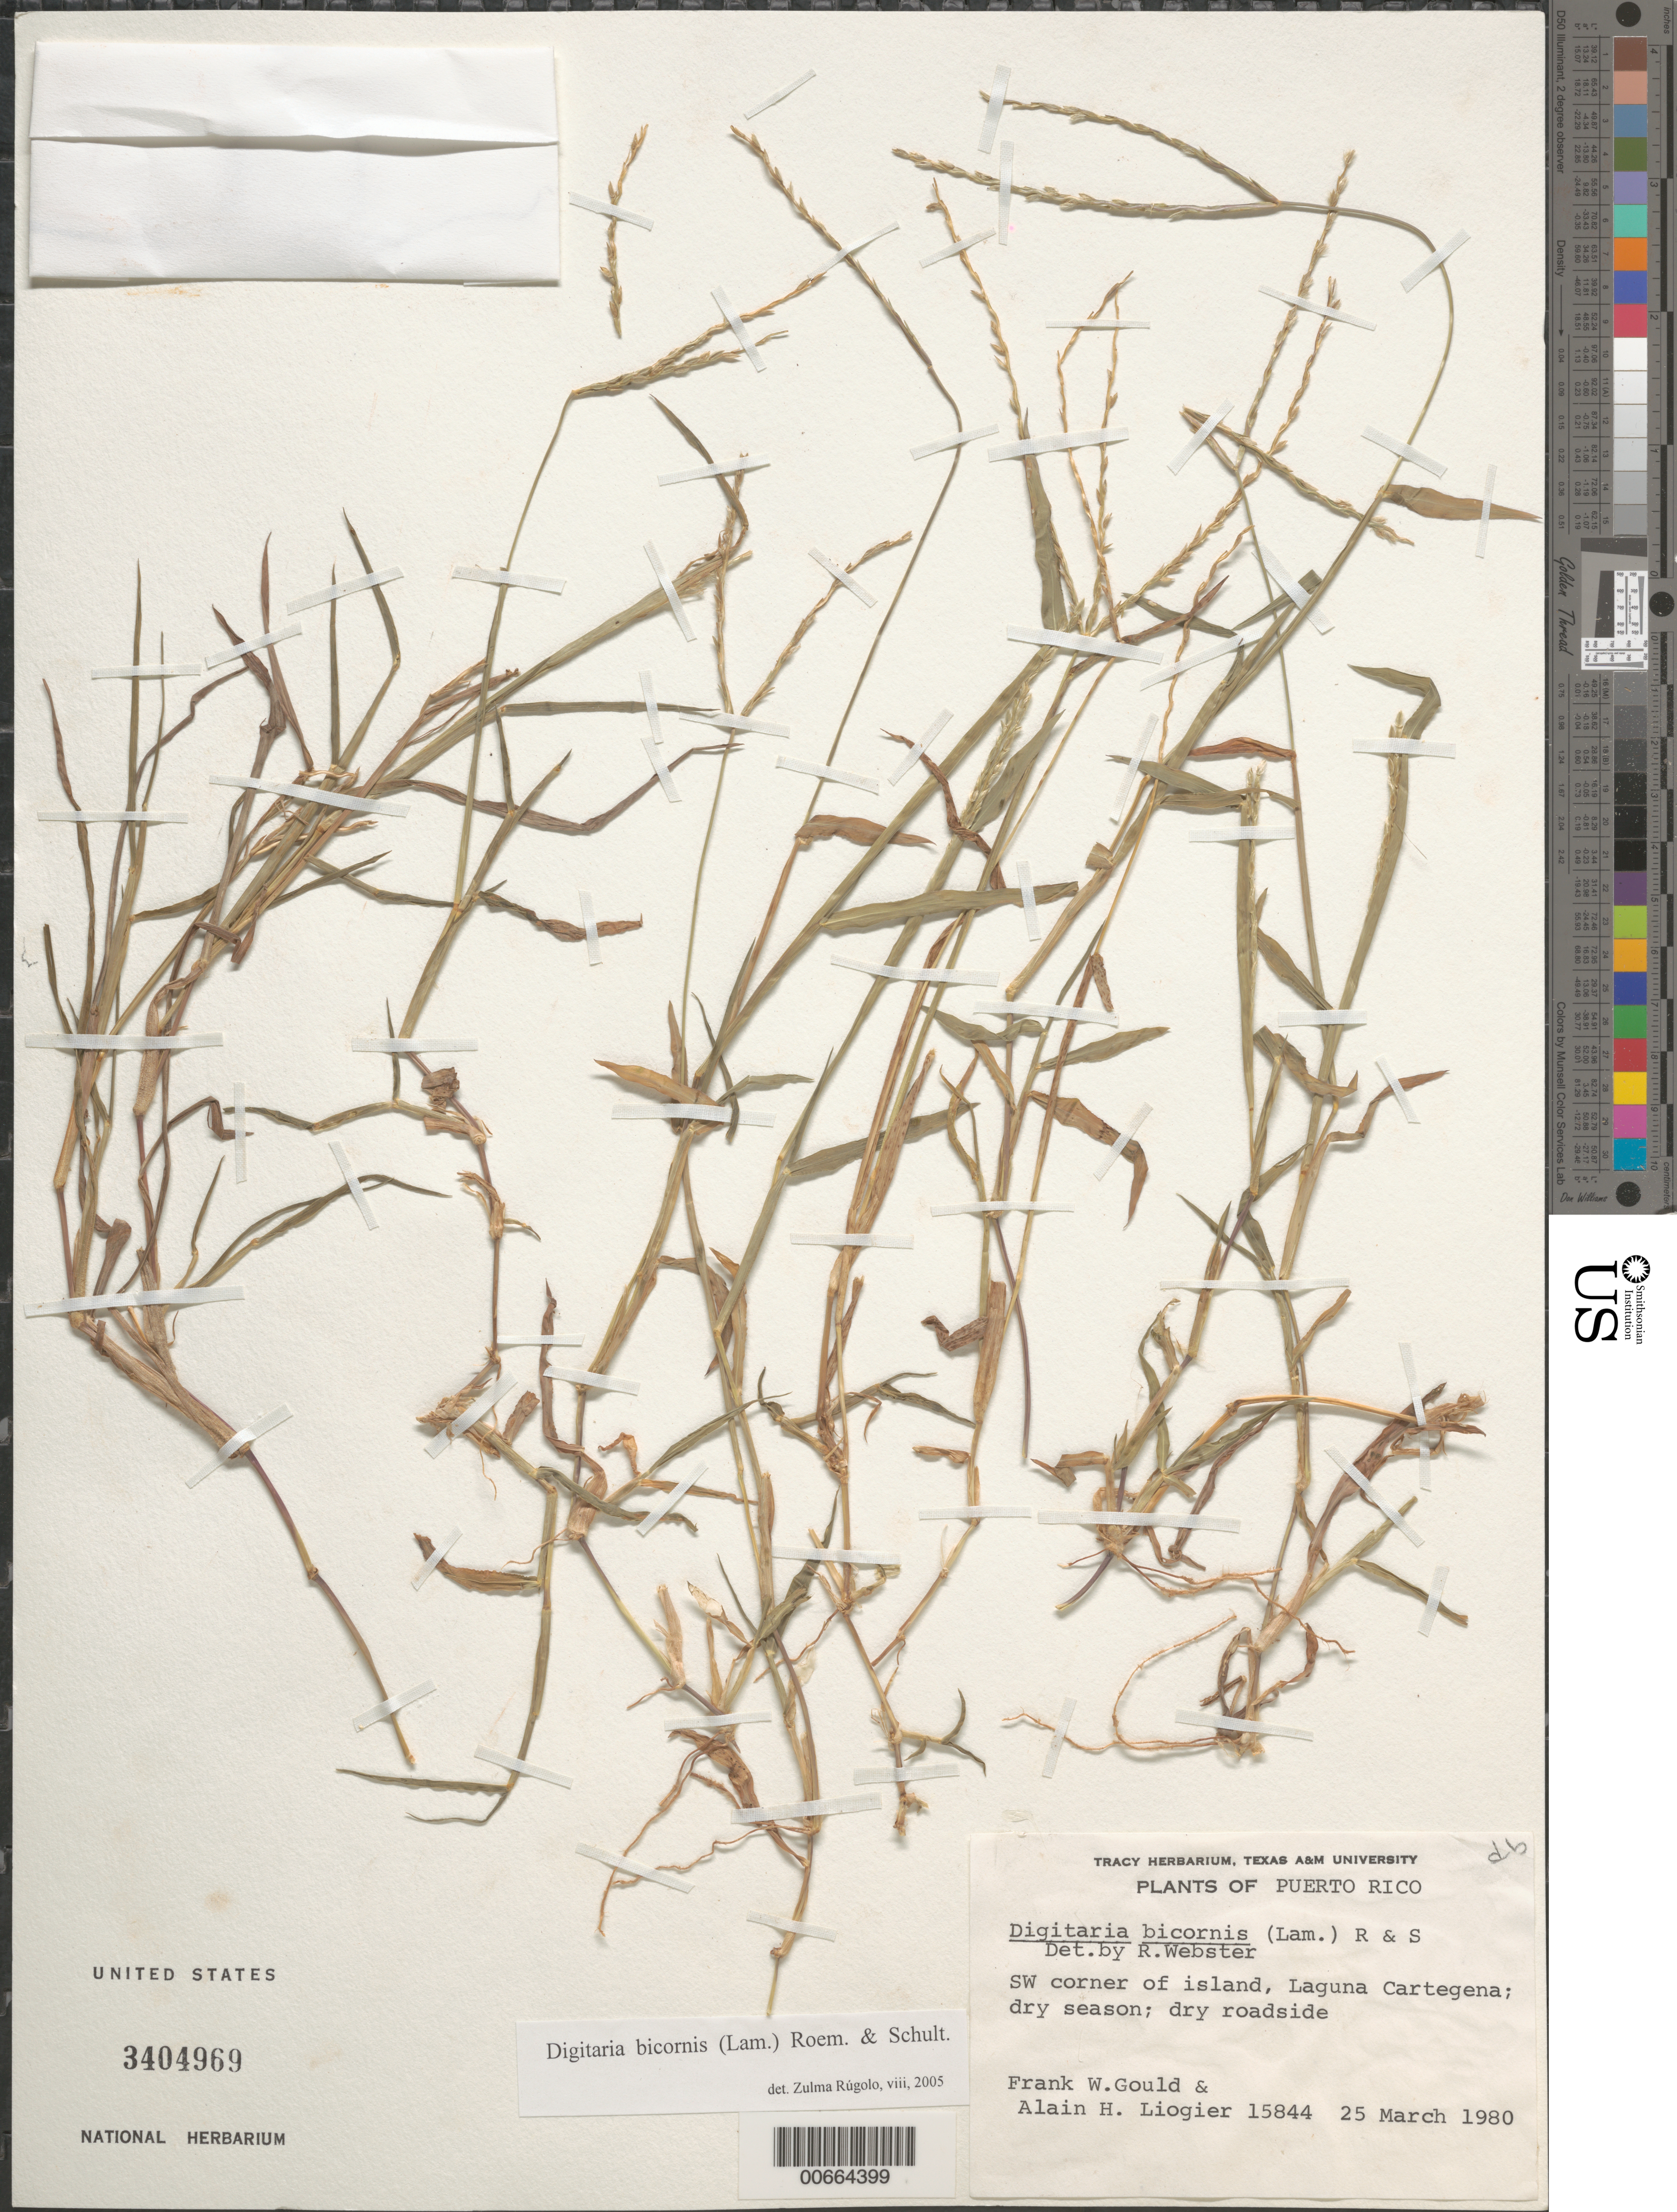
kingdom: Plantae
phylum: Tracheophyta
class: Liliopsida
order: Poales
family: Poaceae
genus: Digitaria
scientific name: Digitaria bicornis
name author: (Lam.) Roem. & Schult.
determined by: Webster, Robert D.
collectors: F. W. Gould & A. H. Liogier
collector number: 15844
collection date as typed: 25 Mar 1980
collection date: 1980-03-25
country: Puerto Rico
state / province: Guánica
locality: SW corner of Island, Laguna Cartegena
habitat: Dry season, dry roadside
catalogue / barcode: US 3404969